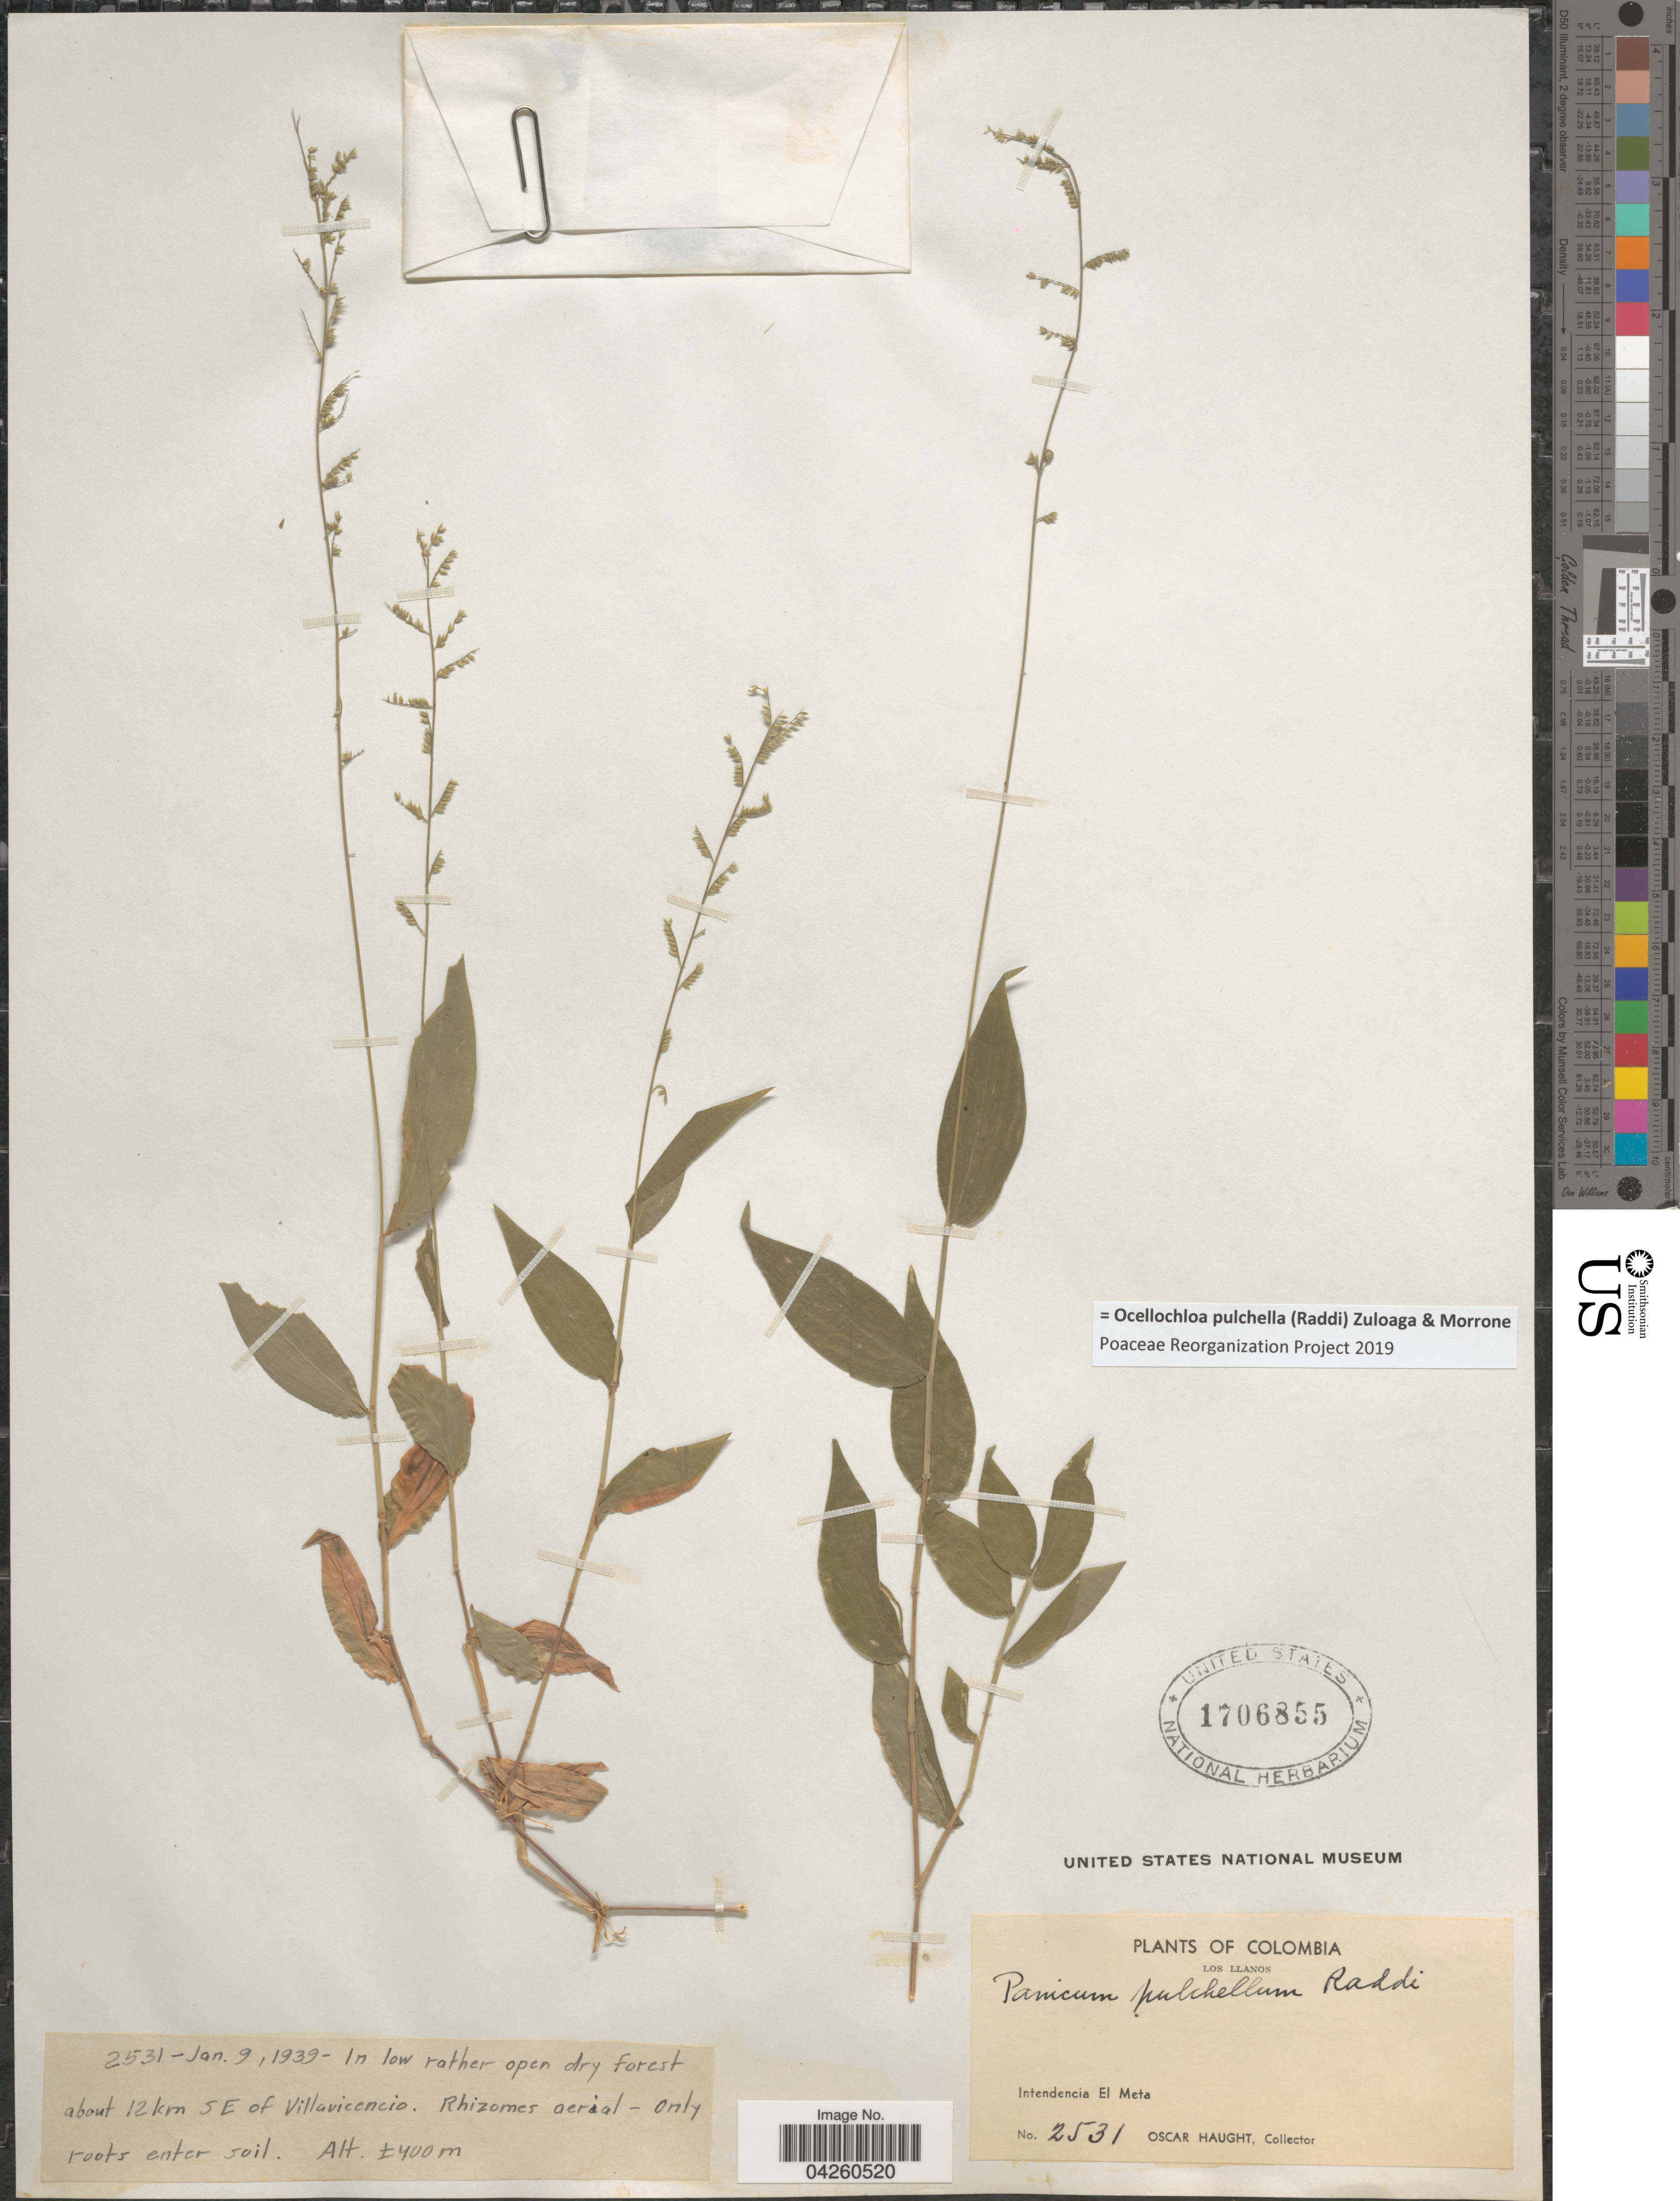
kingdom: Plantae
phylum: Tracheophyta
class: Liliopsida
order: Poales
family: Poaceae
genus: Ocellochloa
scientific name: Ocellochloa pulchella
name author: (Raddi) Zuloaga & Morrone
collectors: O. L. Haught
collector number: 2531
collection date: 1939-01-09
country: Colombia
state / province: Meta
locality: Los Llanos. Intendencia El Meta. In low rather open dry forest about 12km SE of Villavicencio.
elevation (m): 400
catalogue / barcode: US 1706855